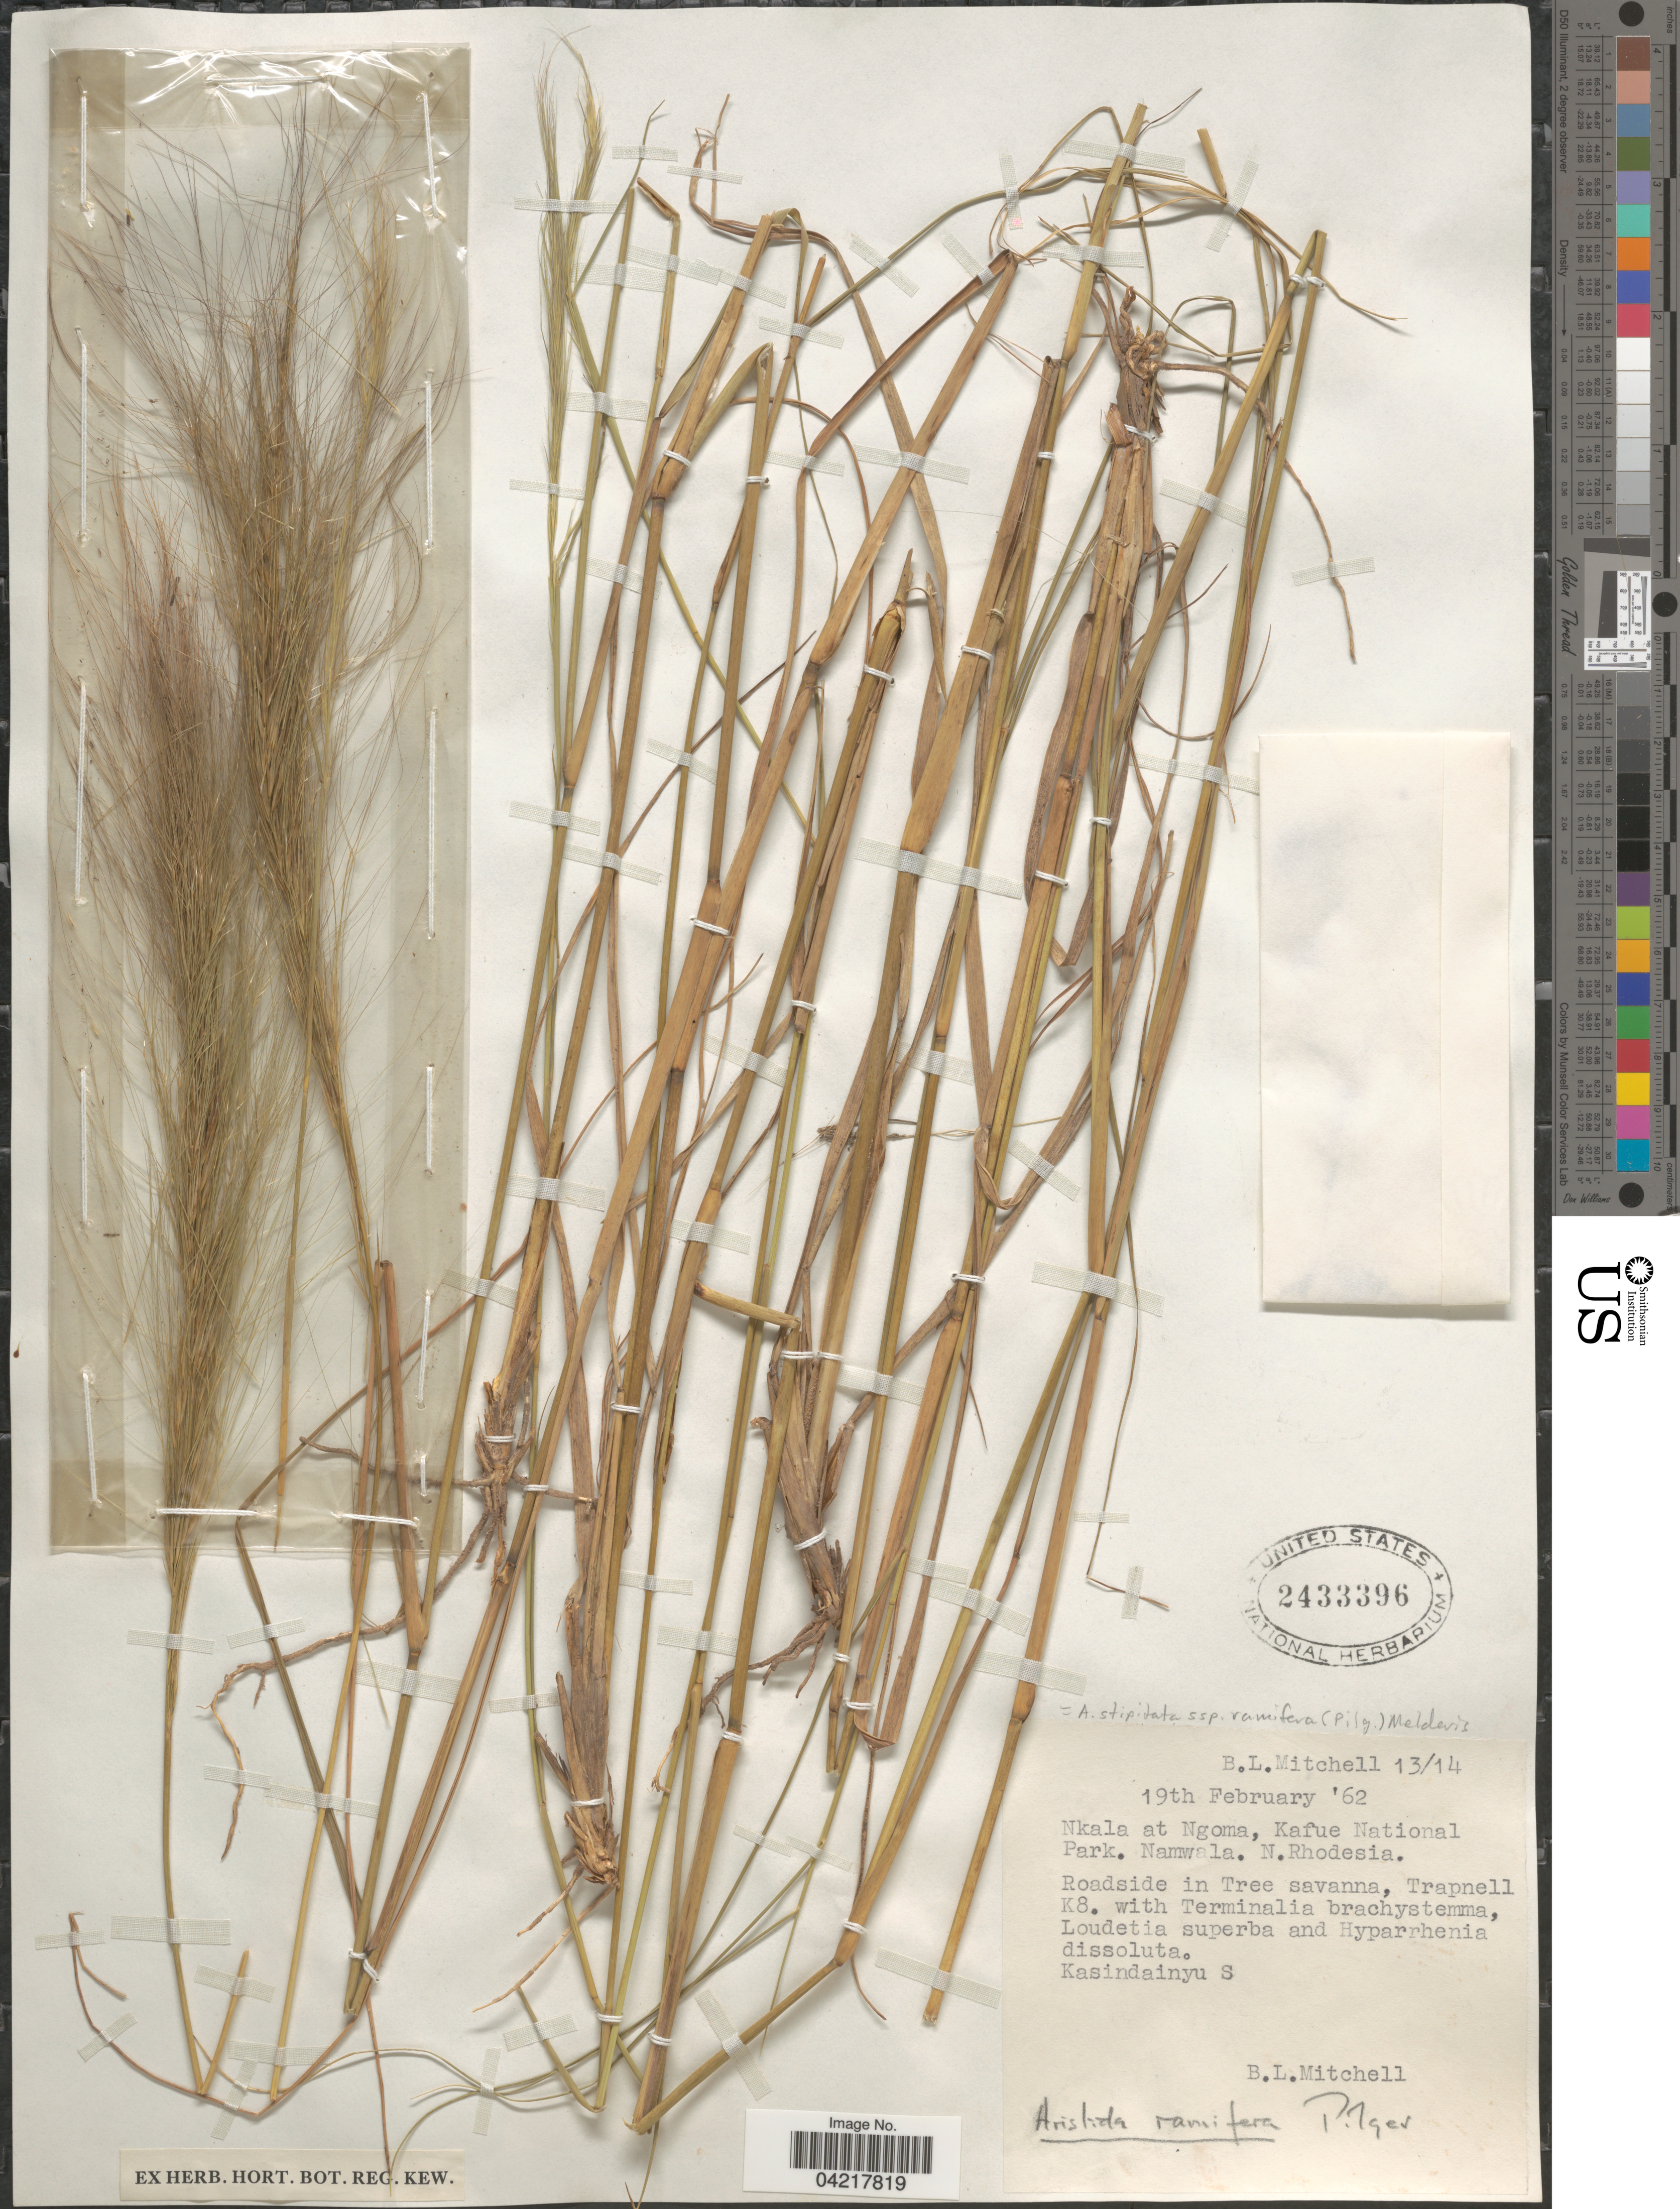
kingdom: Plantae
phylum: Tracheophyta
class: Liliopsida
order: Poales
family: Poaceae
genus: Aristida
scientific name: Aristida stipitata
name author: Hack. ex Schinz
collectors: B. Mitchell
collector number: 13/14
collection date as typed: Transcribed d/m/y: 19/2/62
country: Zambia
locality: Nkala at Ngoma, Kafue National Park, N. Rhodesia.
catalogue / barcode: US 2433396